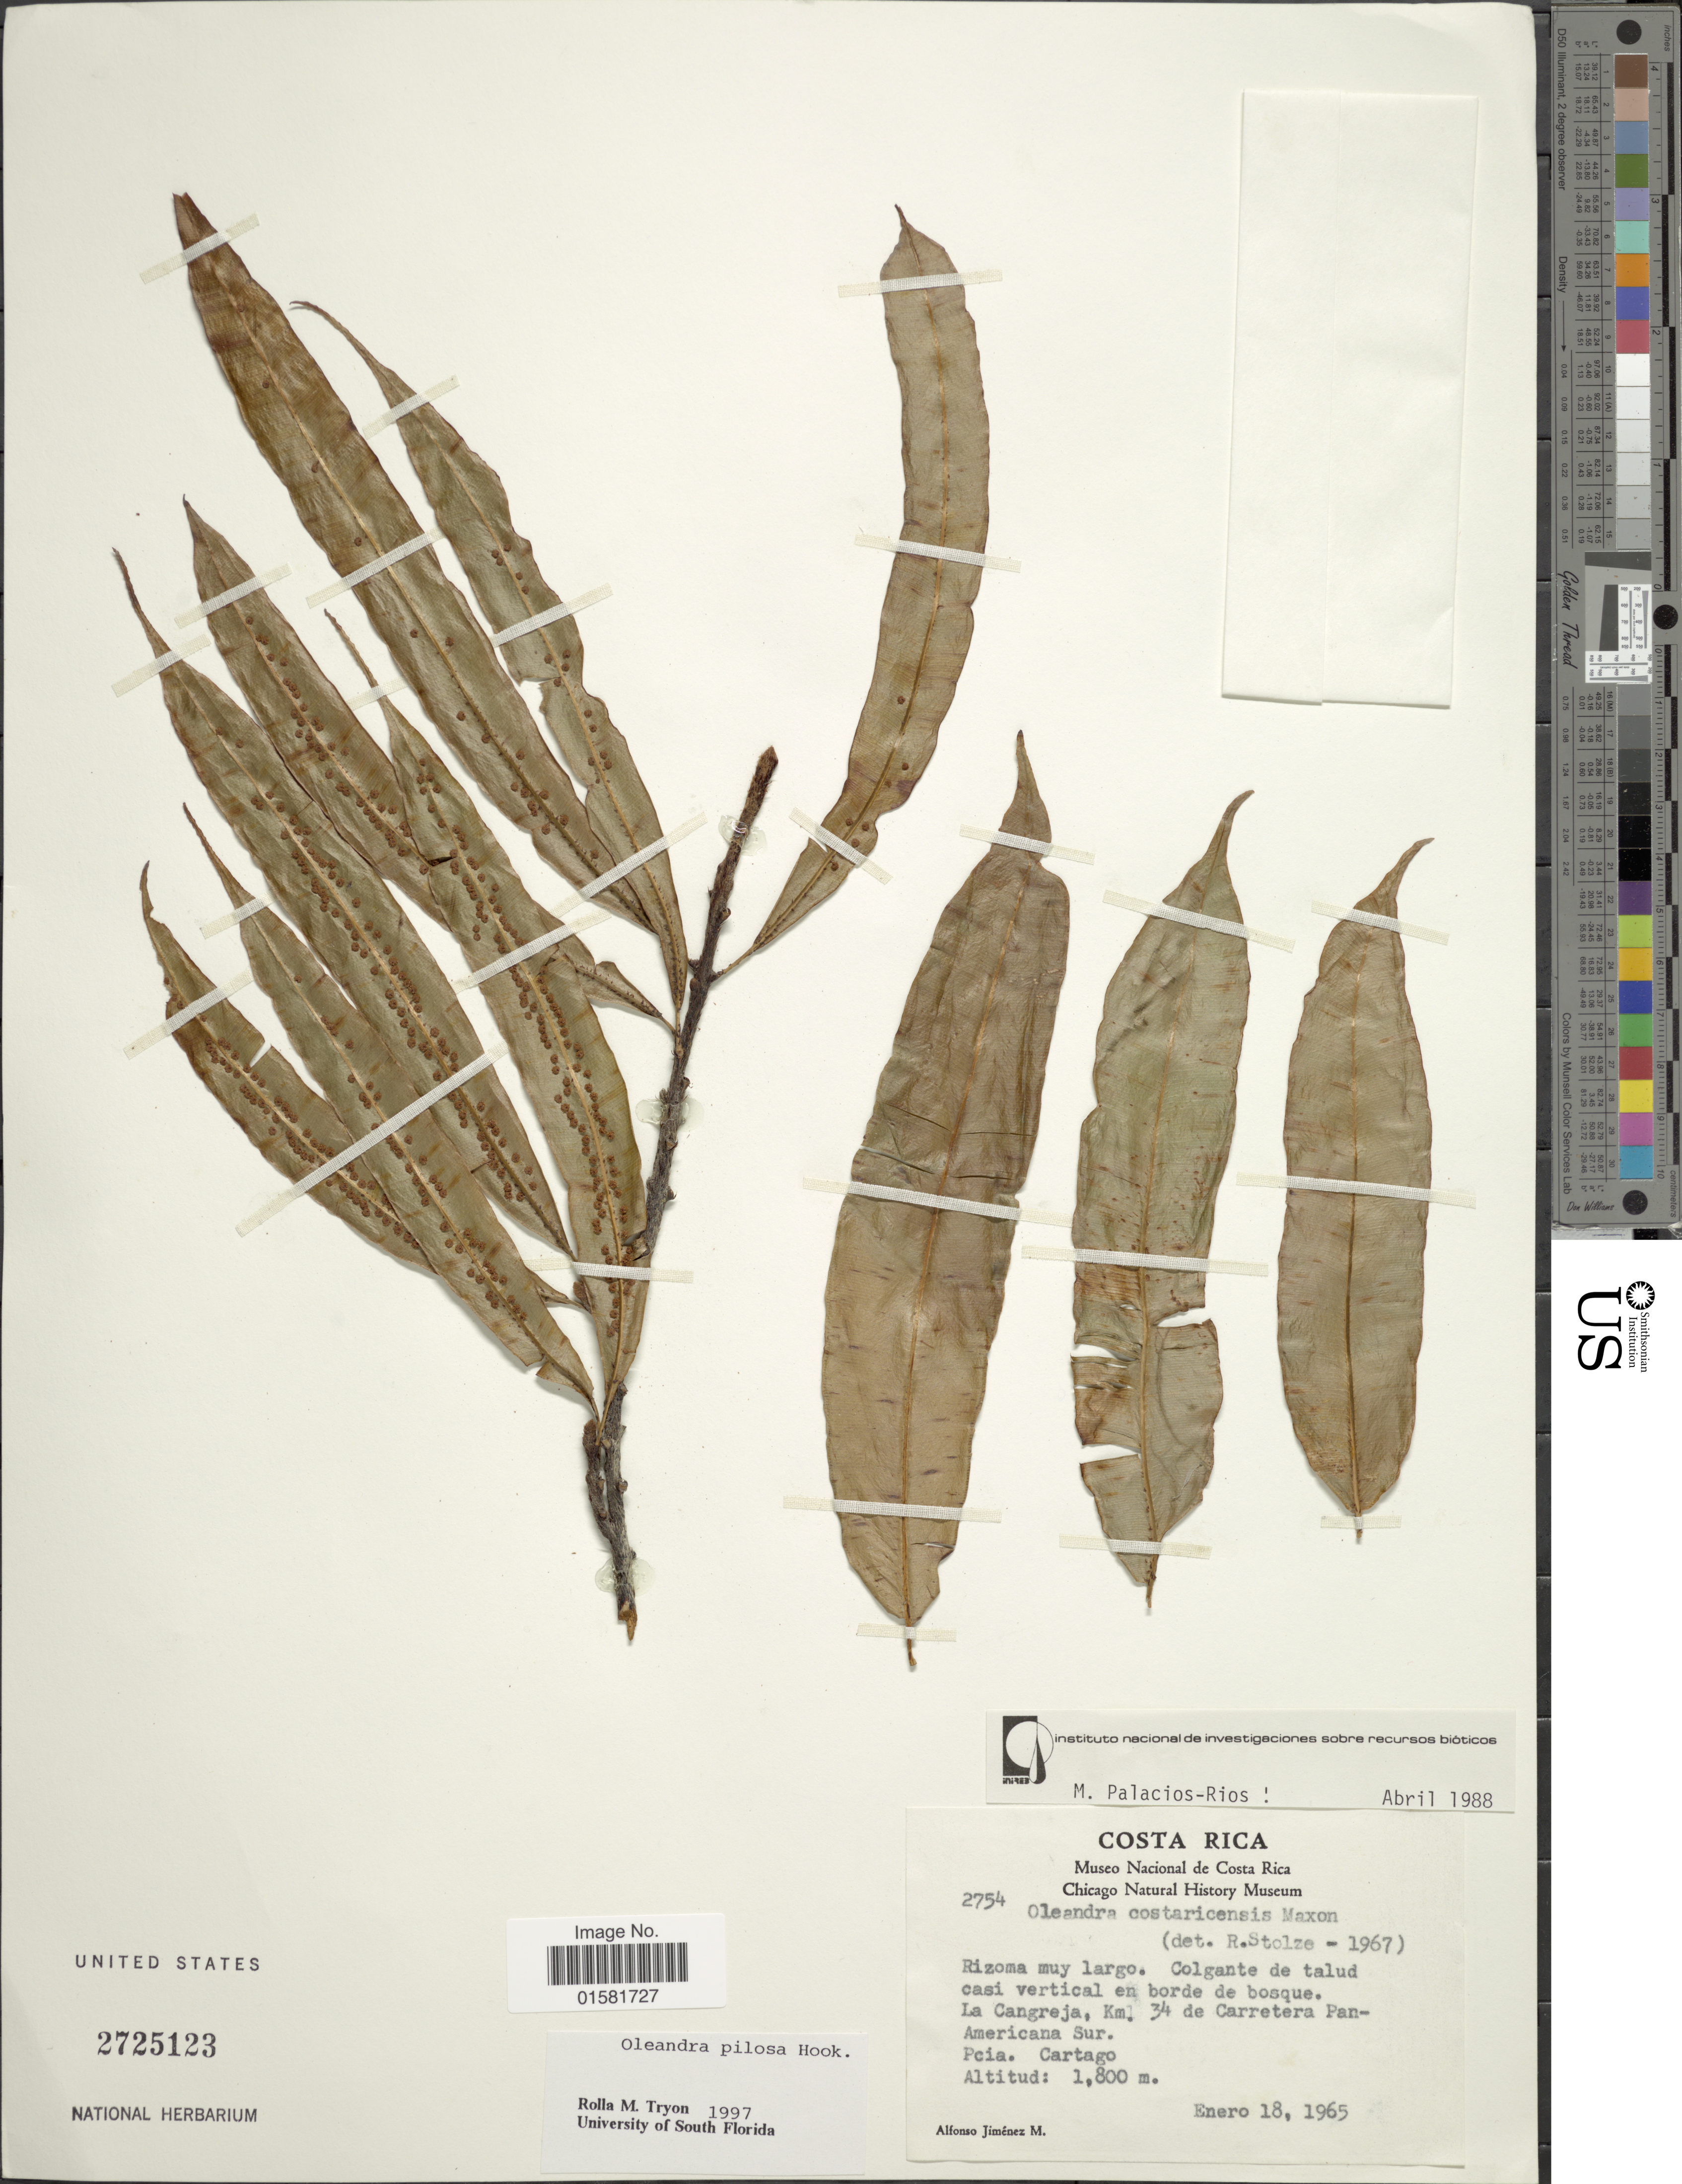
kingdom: Plantae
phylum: Tracheophyta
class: Polypodiopsida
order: Polypodiales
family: Oleandraceae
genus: Oleandra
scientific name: Oleandra pilosa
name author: Hook.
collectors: A. Jimenez M.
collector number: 2754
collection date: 1965-01-18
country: Costa Rica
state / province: Cartago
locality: Costa Rica, Rizoma muy largo. La Cangreja, Km. 34 de Carretera Pan-Americana Sur. Pcia. Cartago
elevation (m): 1800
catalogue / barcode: US 2725123